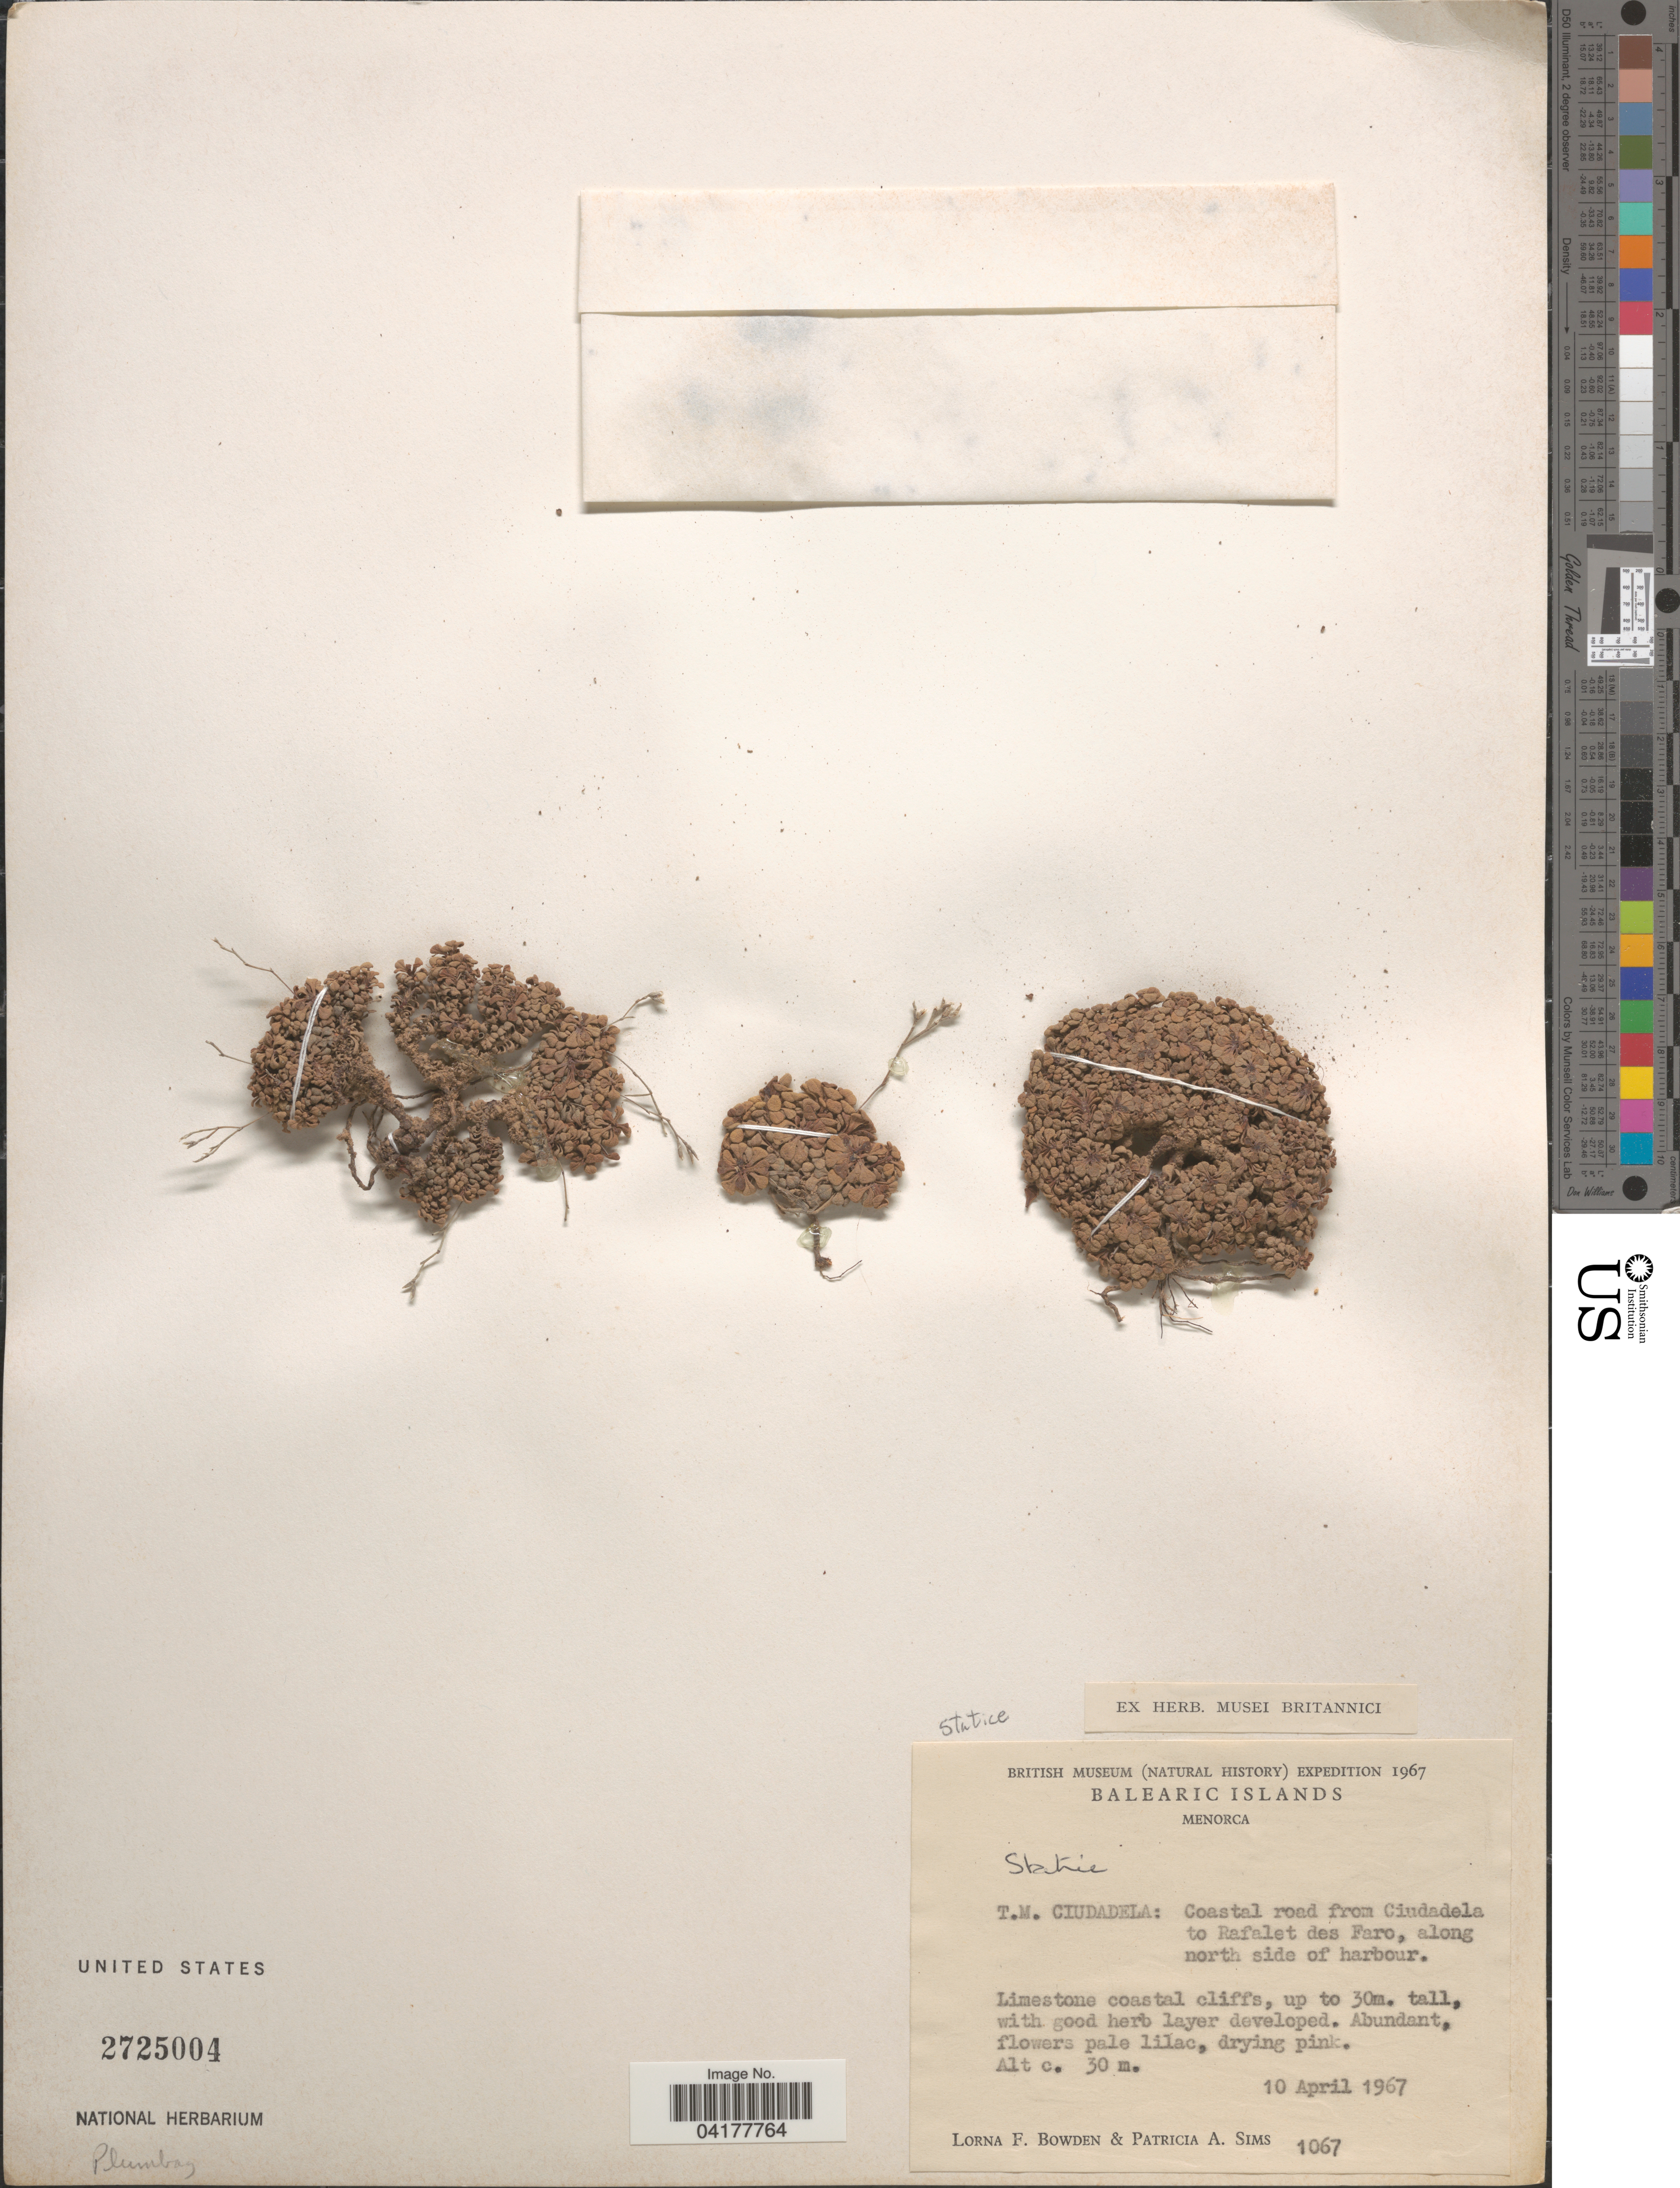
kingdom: Plantae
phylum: Tracheophyta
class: Magnoliopsida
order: Caryophyllales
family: Plumbaginaceae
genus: Limonium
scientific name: Limonium minutum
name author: (L.) Chaz.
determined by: Strong, Mark T., (BOT), Smithsonian Institution - National Museum of Natural History (UNITED STATES)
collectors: L. F. Bowden & P. A. Sims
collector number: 1067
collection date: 1967-04-10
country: Spain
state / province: Islas Baleares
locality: British Museum (Natural History) Expedition 1967. Balearic Islands. Menorca. T.M. Ciudadela: Coastal road from Ciudadela to Rafalet des Faro, along north side of harbour.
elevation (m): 30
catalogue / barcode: US 2725004